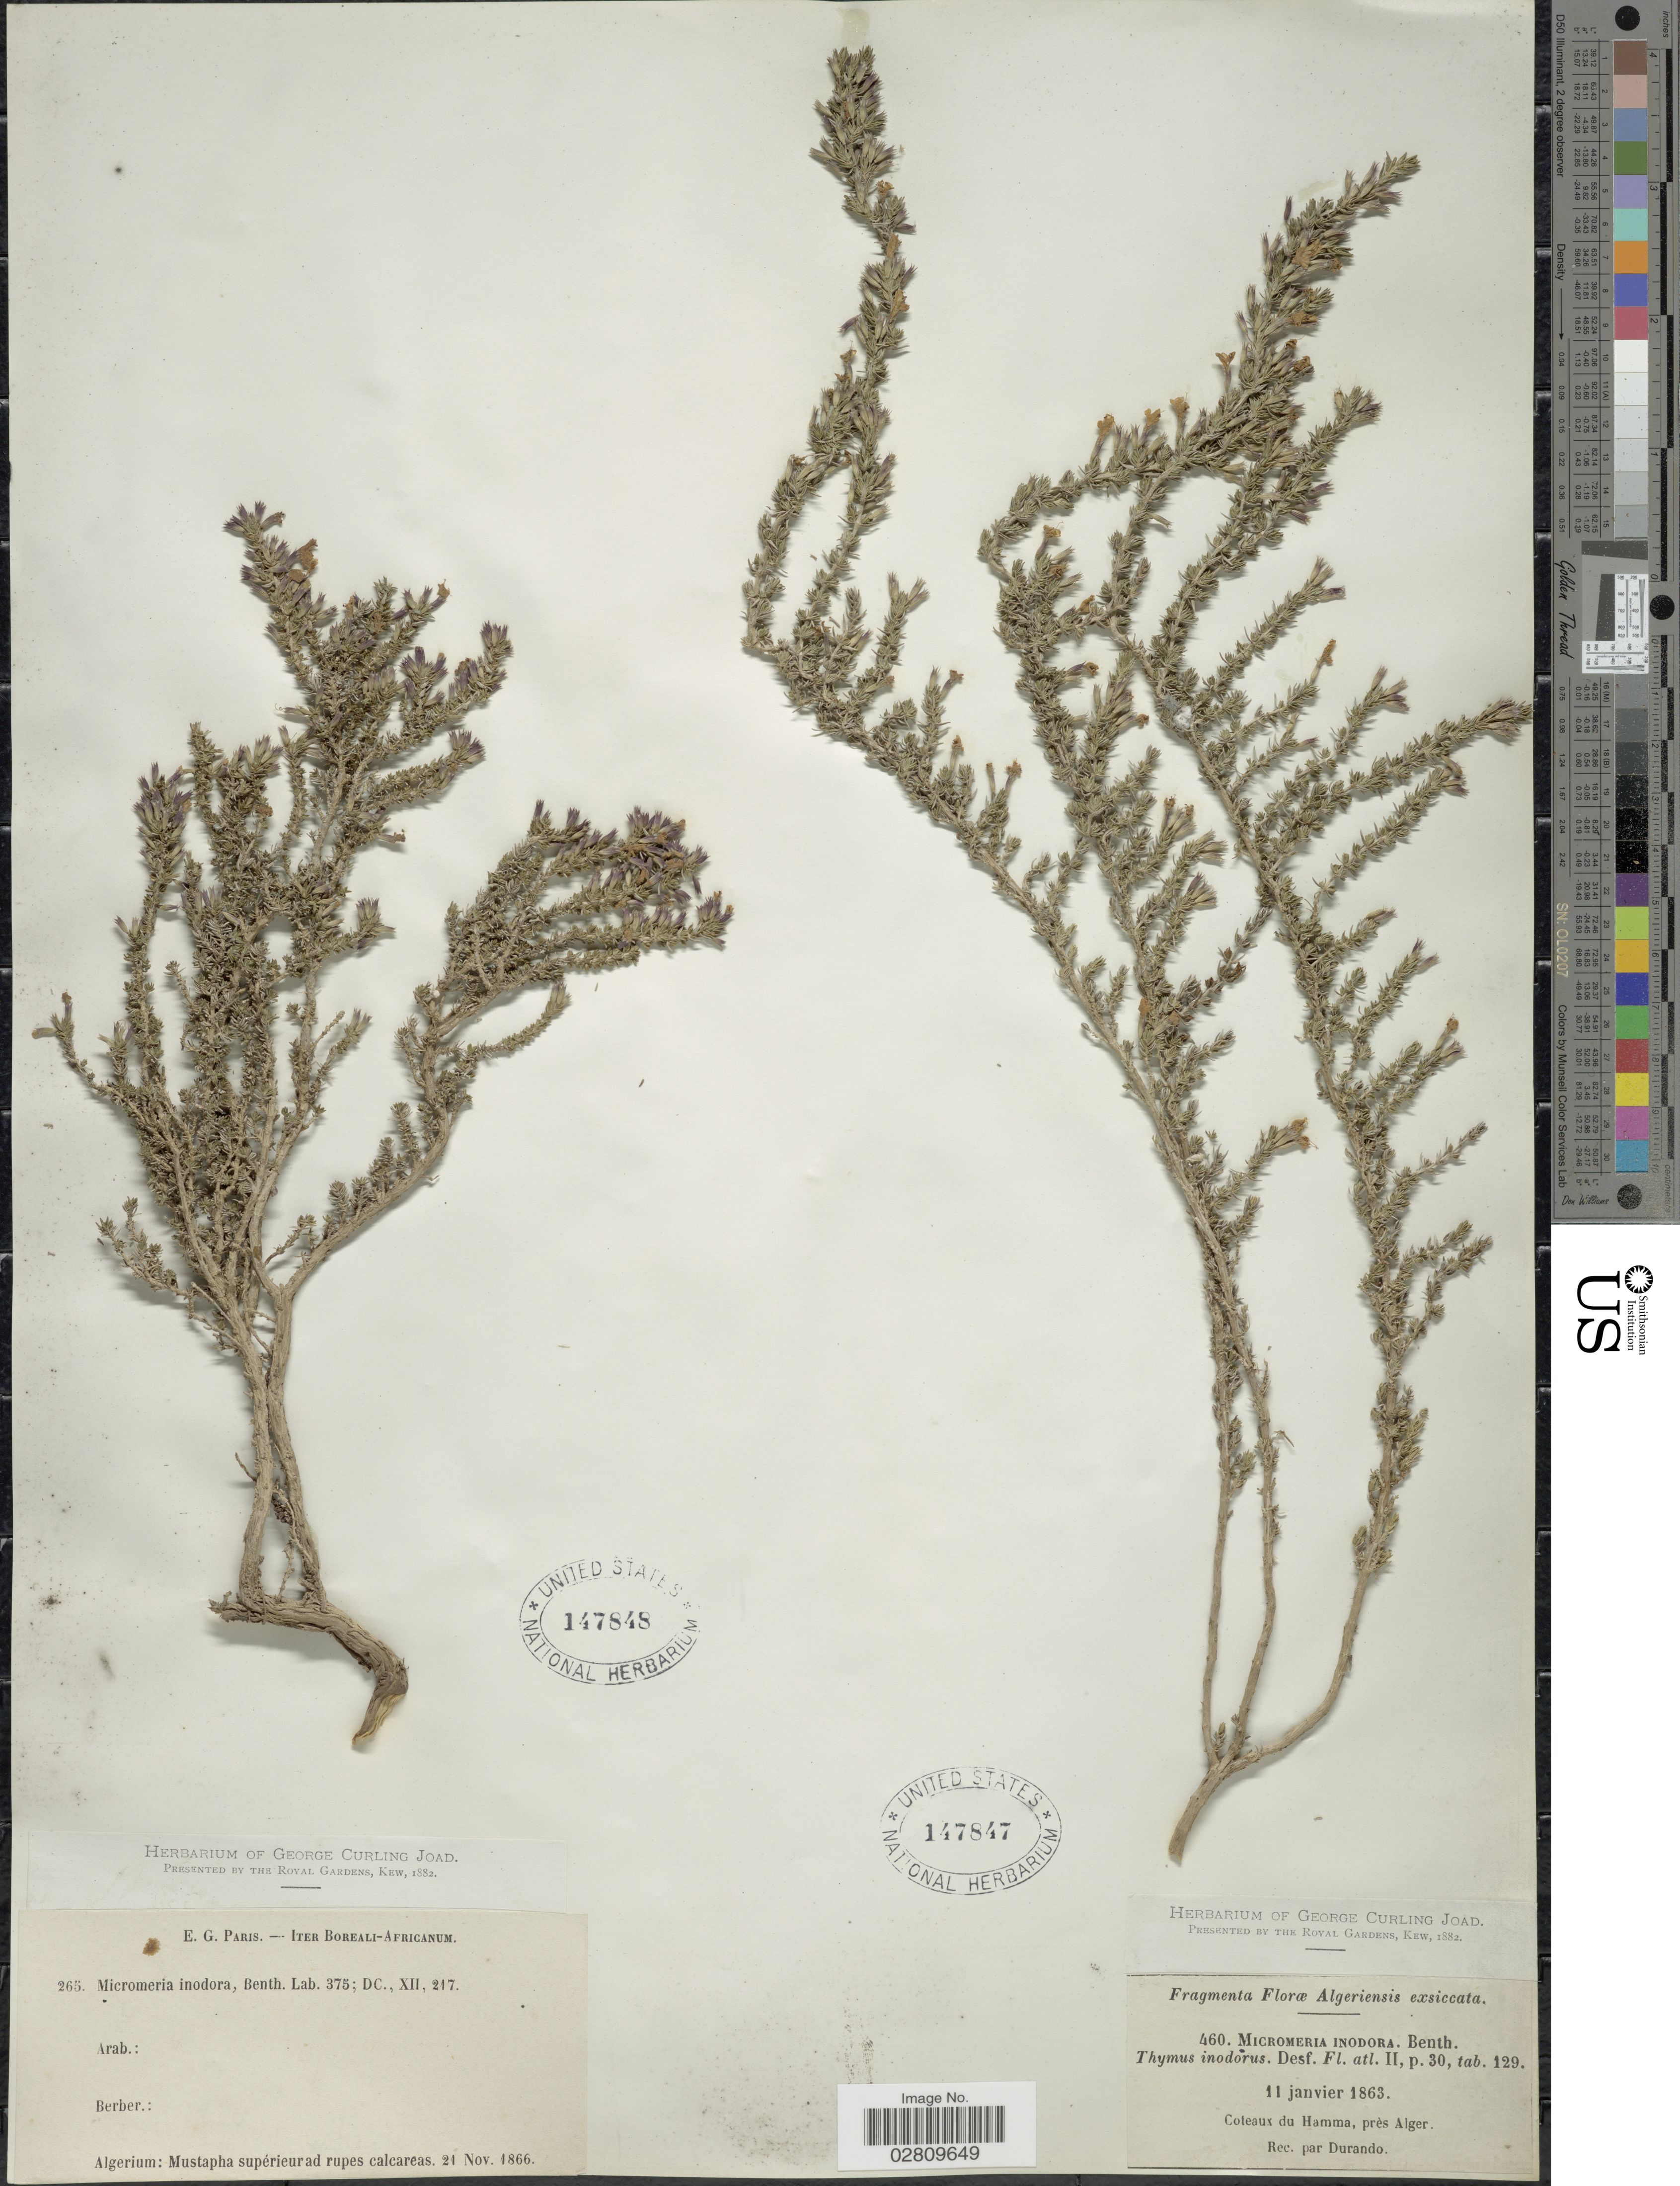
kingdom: Plantae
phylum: Tracheophyta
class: Magnoliopsida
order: Lamiales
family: Lamiaceae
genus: Micromeria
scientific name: Micromeria inodora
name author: (Desf.) Benth.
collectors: Paris, E.G.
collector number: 265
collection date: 1866-11-21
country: Algeria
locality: Iter Boreali-Africanum. Algerium: Mustapha supérieurad rupes calcareas.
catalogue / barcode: US 147848